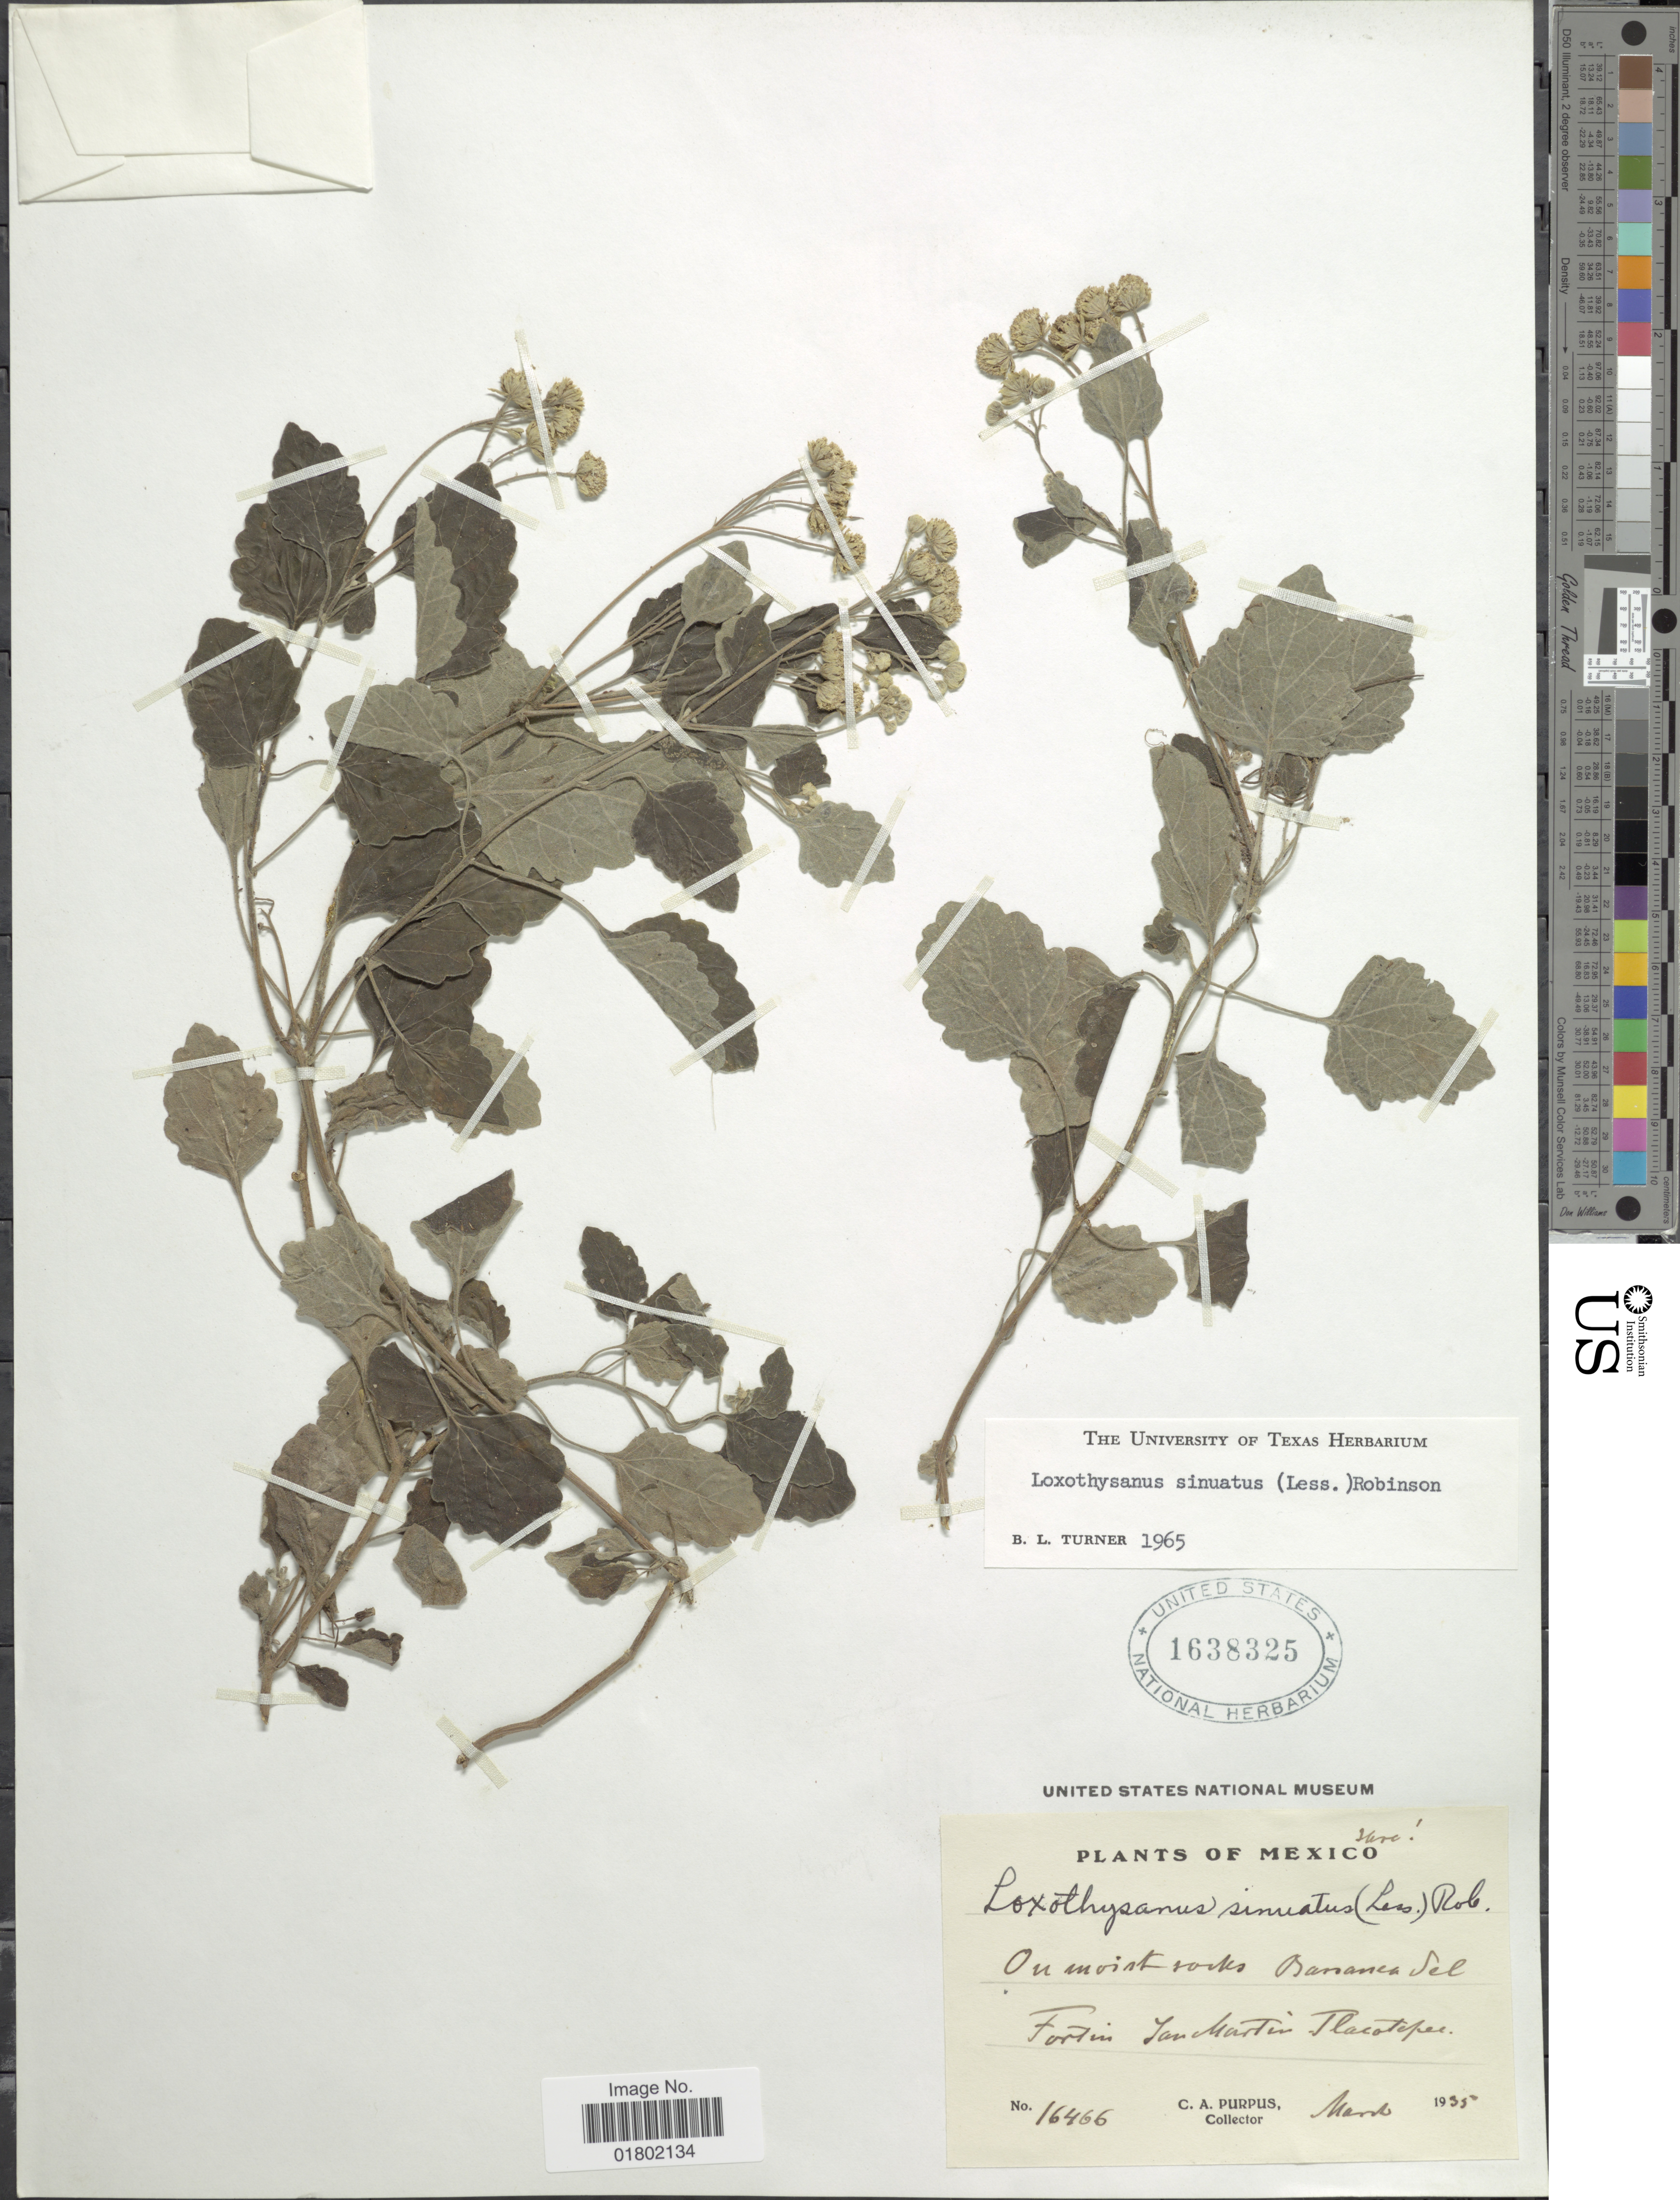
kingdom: Plantae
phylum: Tracheophyta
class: Magnoliopsida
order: Asterales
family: Asteraceae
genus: Loxothysanus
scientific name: Loxothysanus sinuatus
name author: (Less.) B.L. Rob.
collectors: C. A. Purpus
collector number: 16466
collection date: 1935-03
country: Mexico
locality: Fortin San Martin Flacotepex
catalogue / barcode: US 1638325